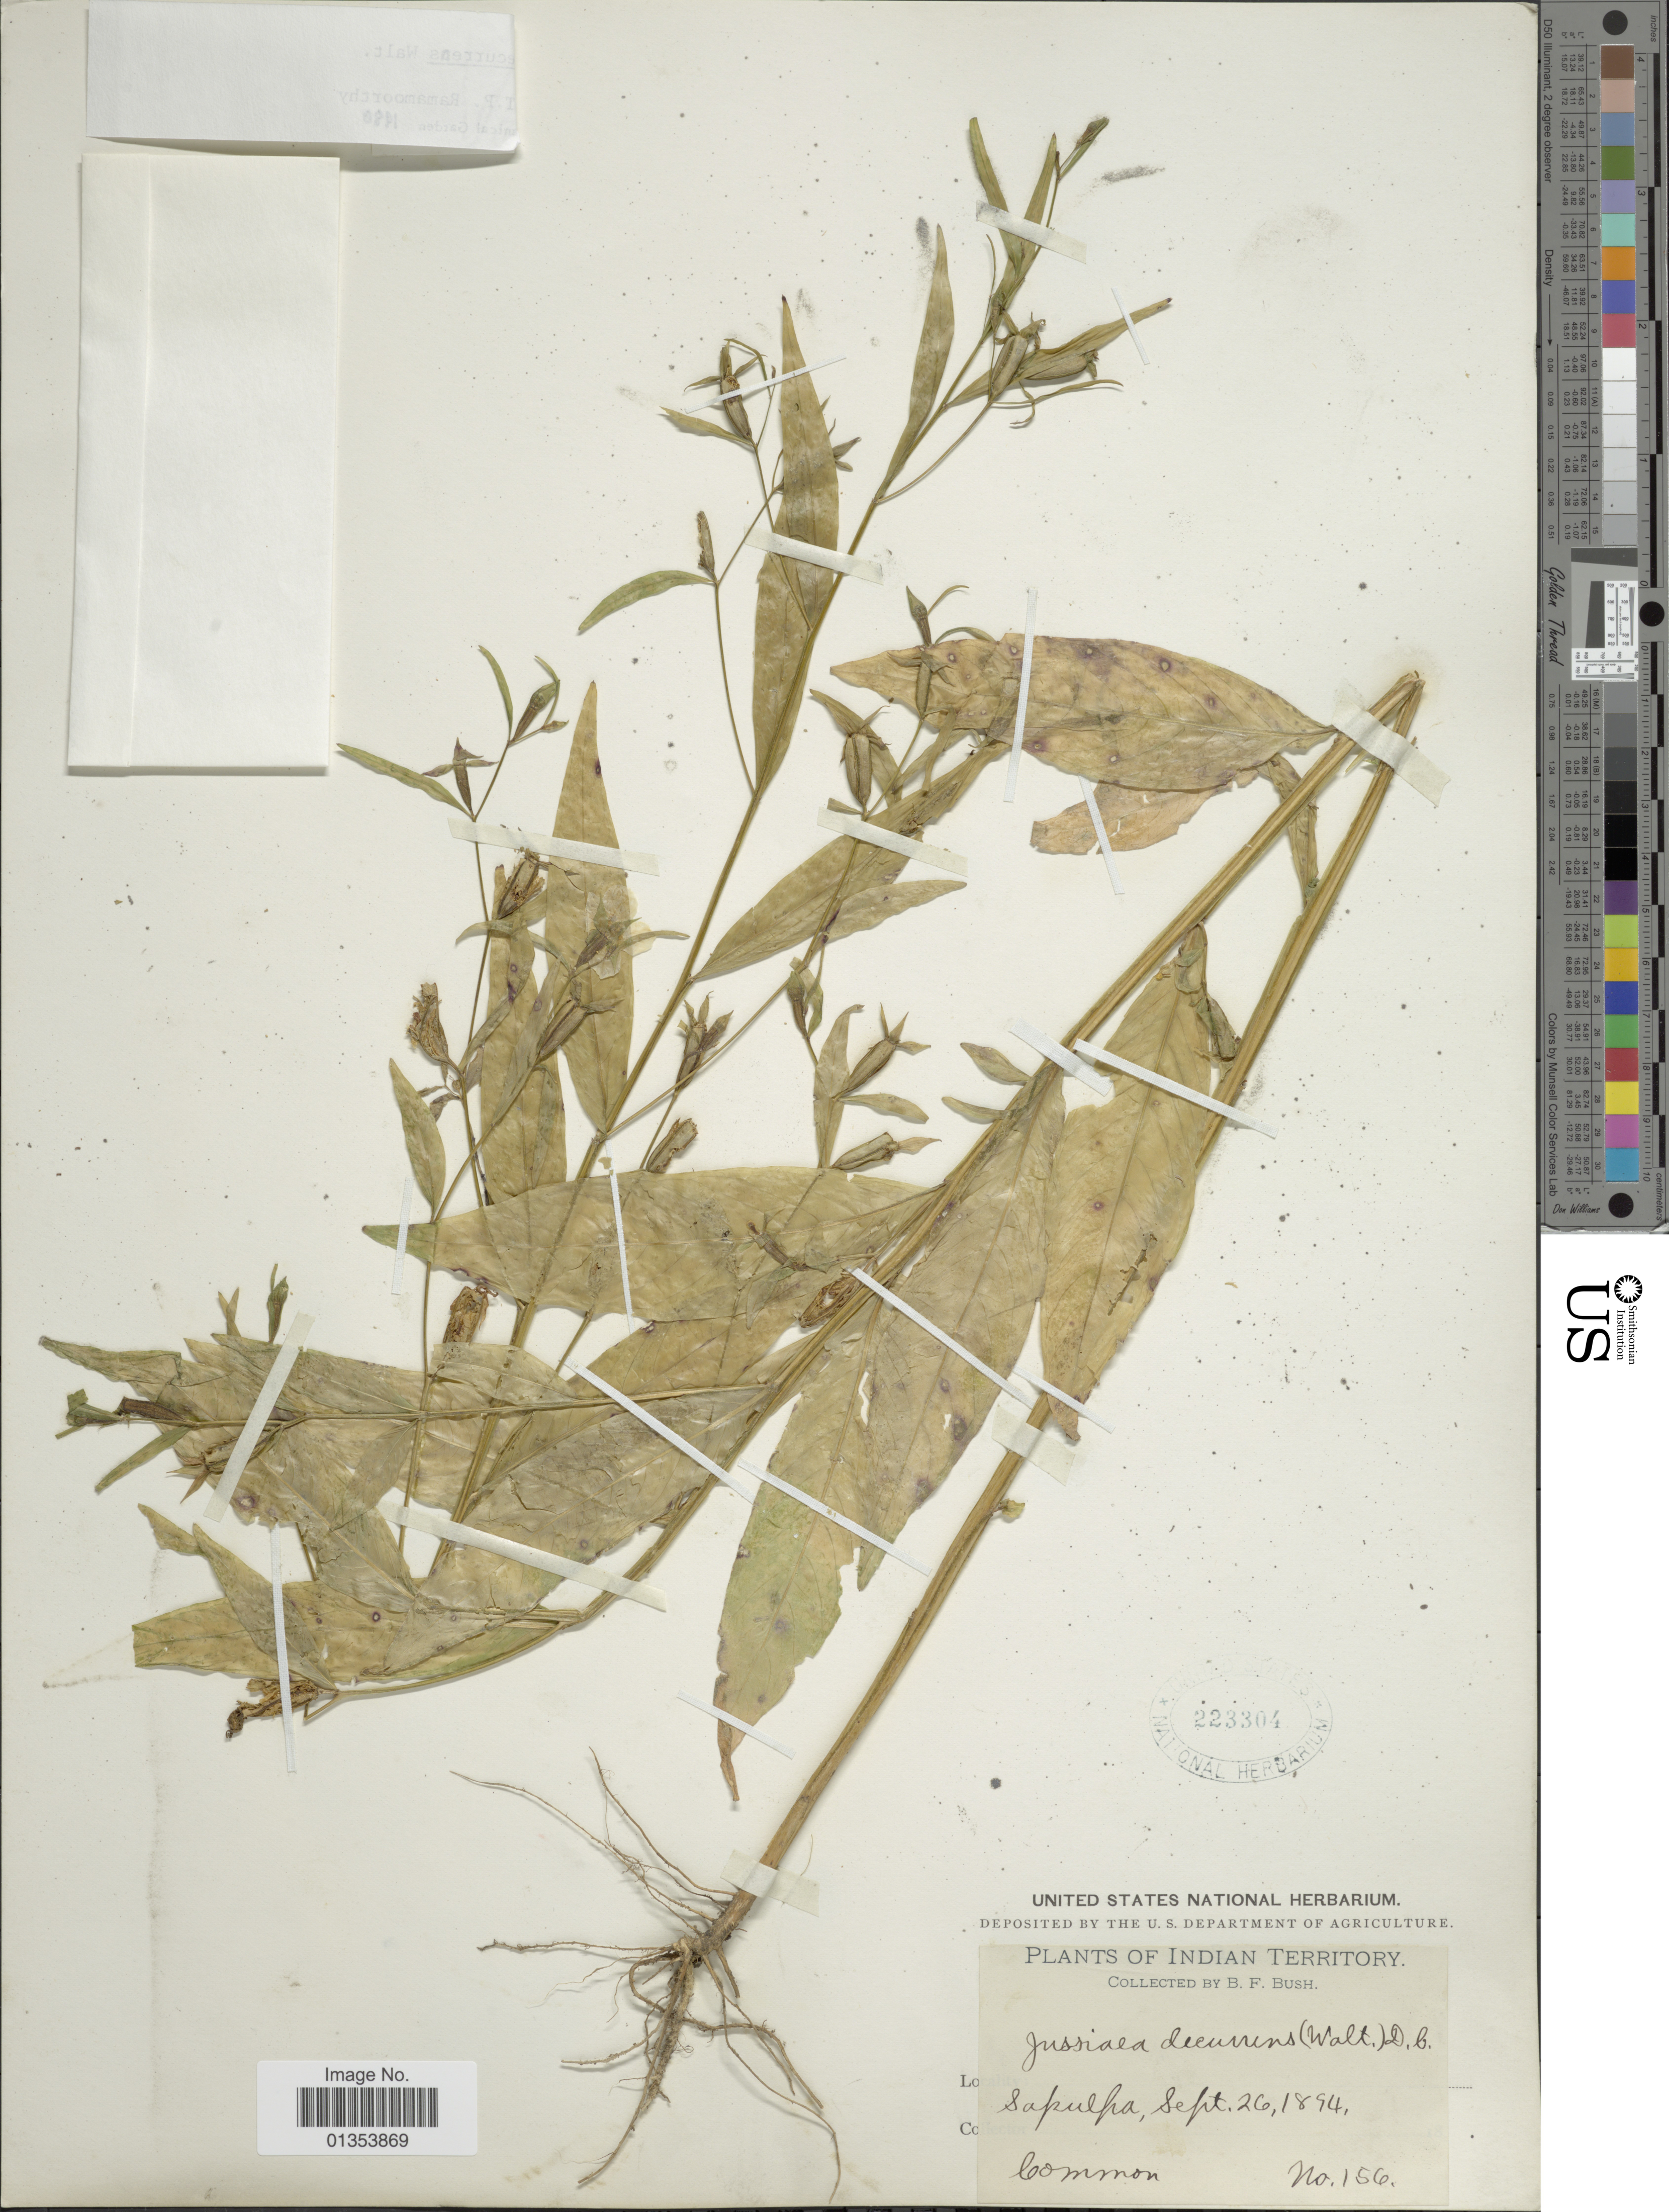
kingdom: Plantae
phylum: Tracheophyta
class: Magnoliopsida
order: Myrtales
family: Onagraceae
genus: Ludwigia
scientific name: Ludwigia decurrens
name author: Walter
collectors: B. F. Bush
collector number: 156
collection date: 1894-09-26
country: United States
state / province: Oklahoma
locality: IndianTerritory, Sapulpa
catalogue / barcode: US 223304